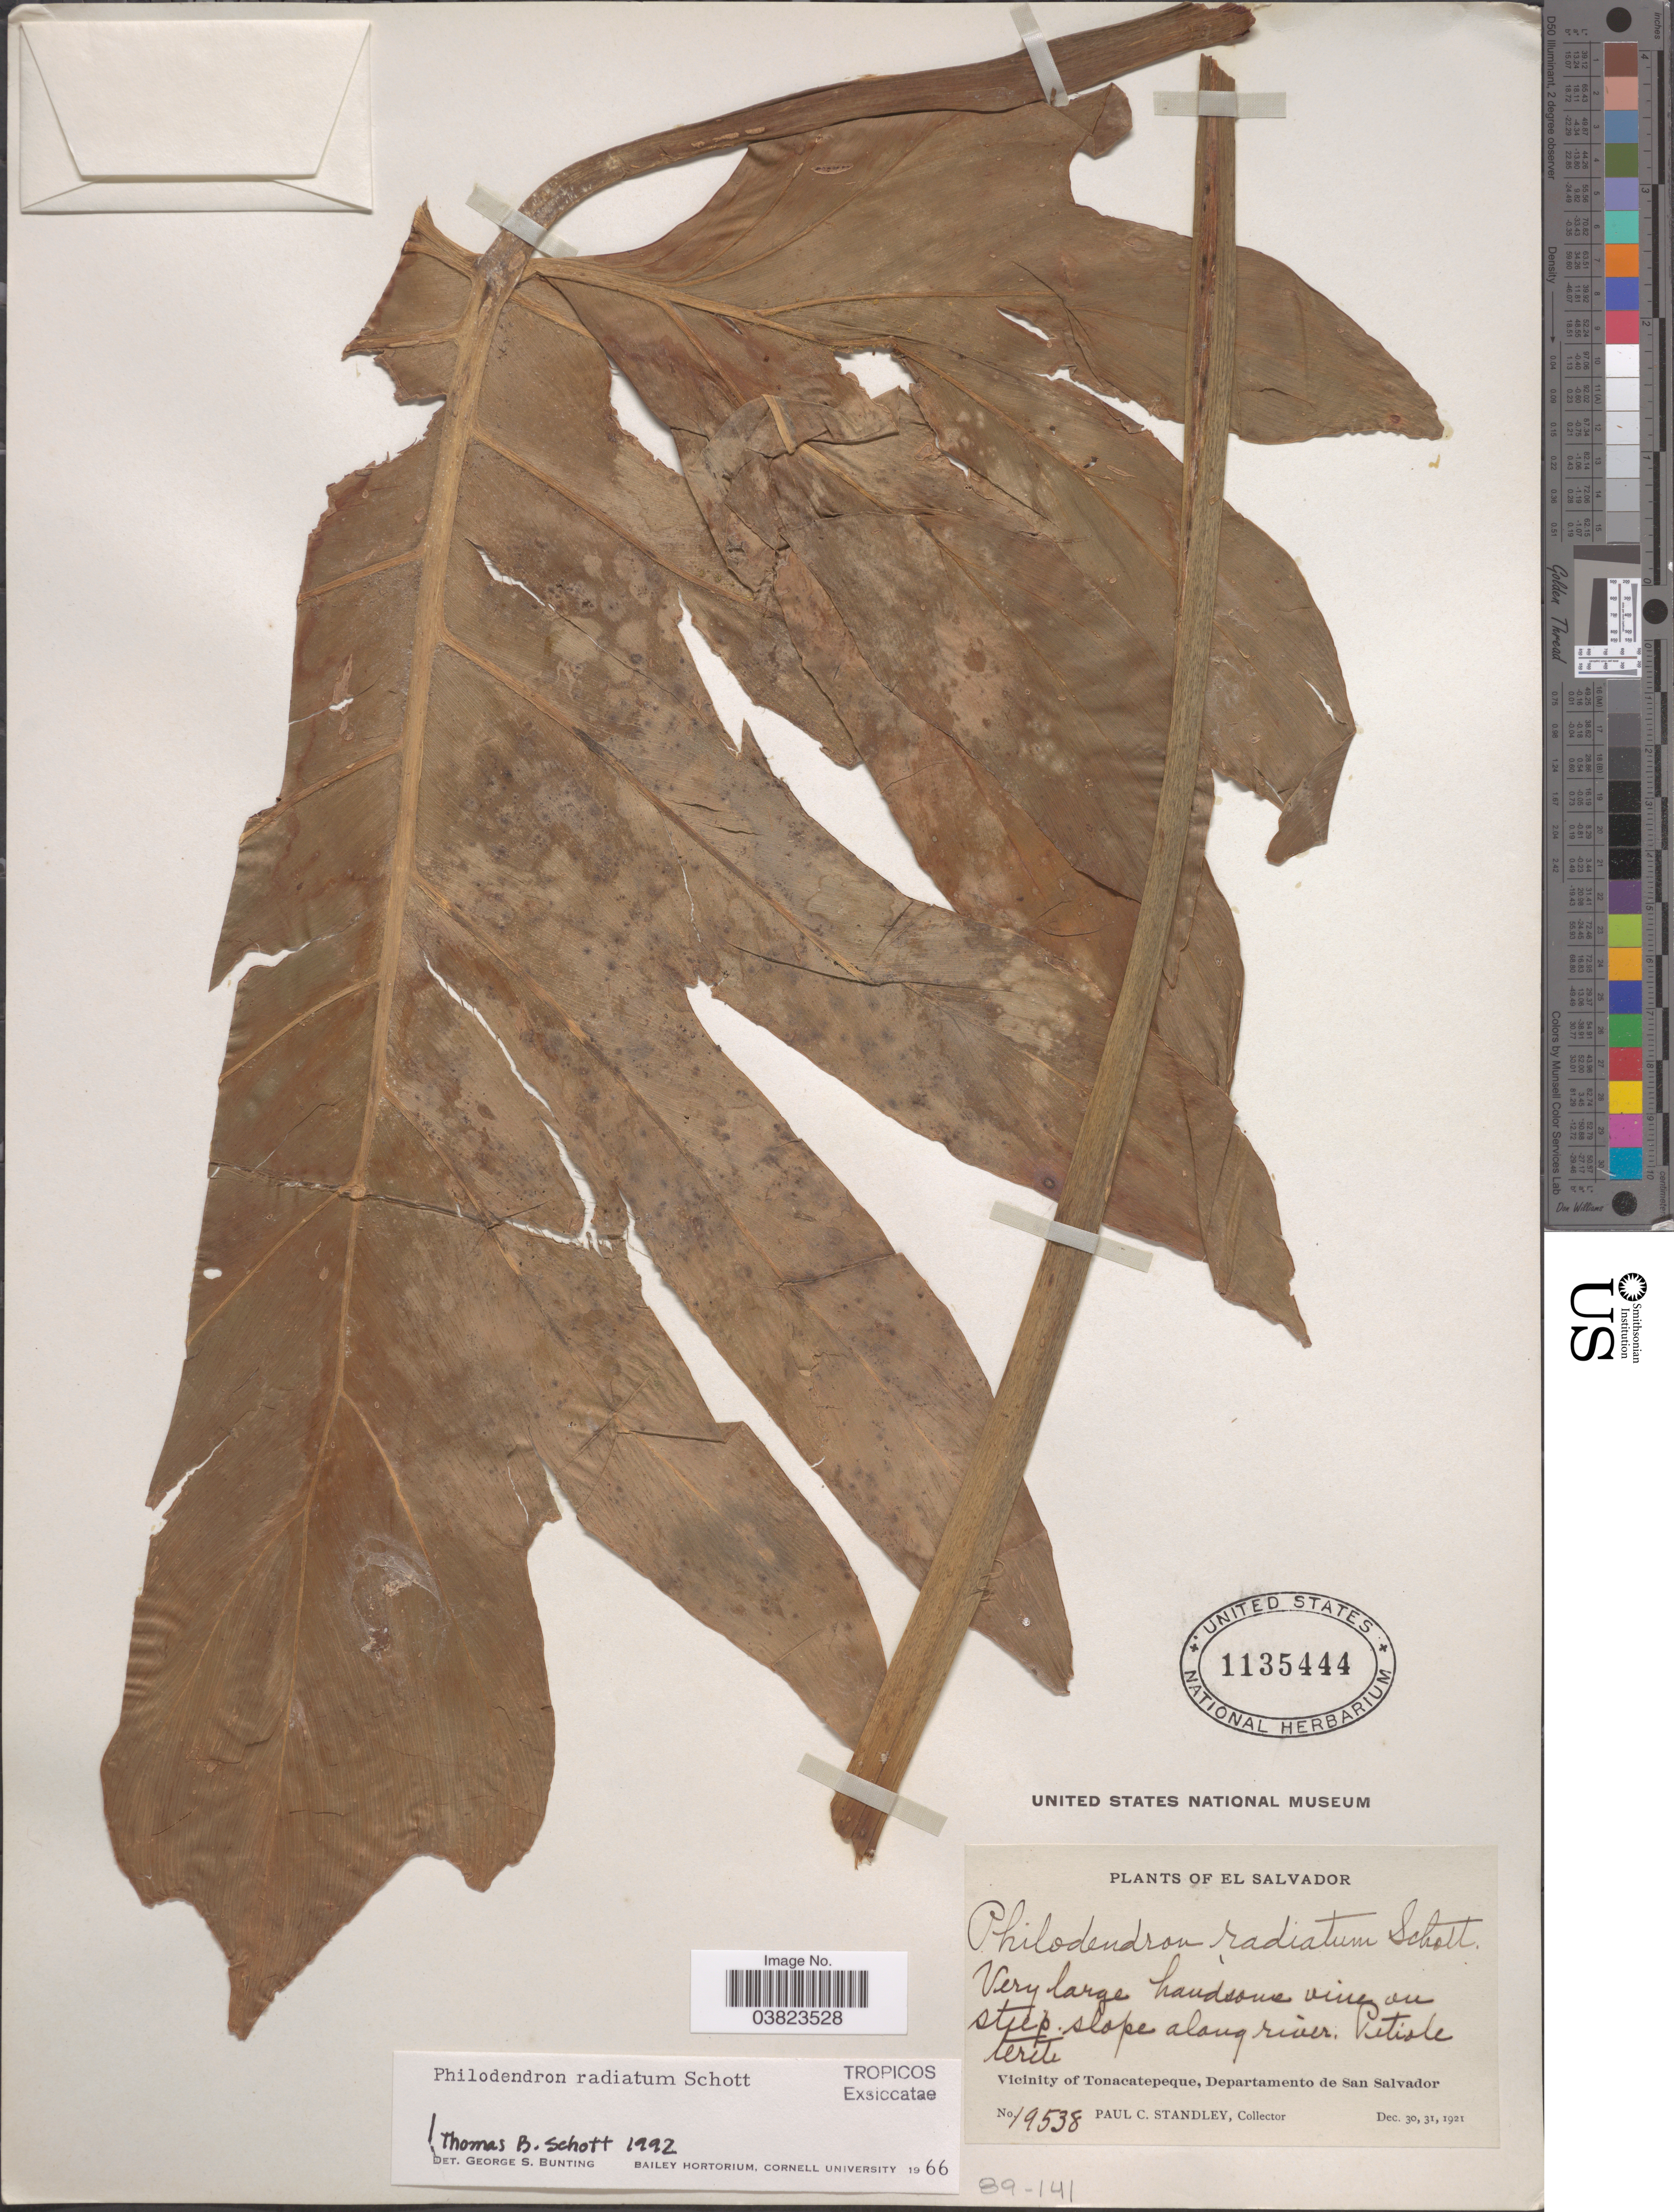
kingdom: Plantae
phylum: Tracheophyta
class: Liliopsida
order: Alismatales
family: Araceae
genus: Philodendron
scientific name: Philodendron radiatum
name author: Schott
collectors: P. C. Standley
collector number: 19538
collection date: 1921-12-30/1921-12-31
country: El Salvador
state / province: San Salvador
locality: Slope along river. Vicinity of Tonacatepeque, Departamento de San Salvador.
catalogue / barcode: US 1135444